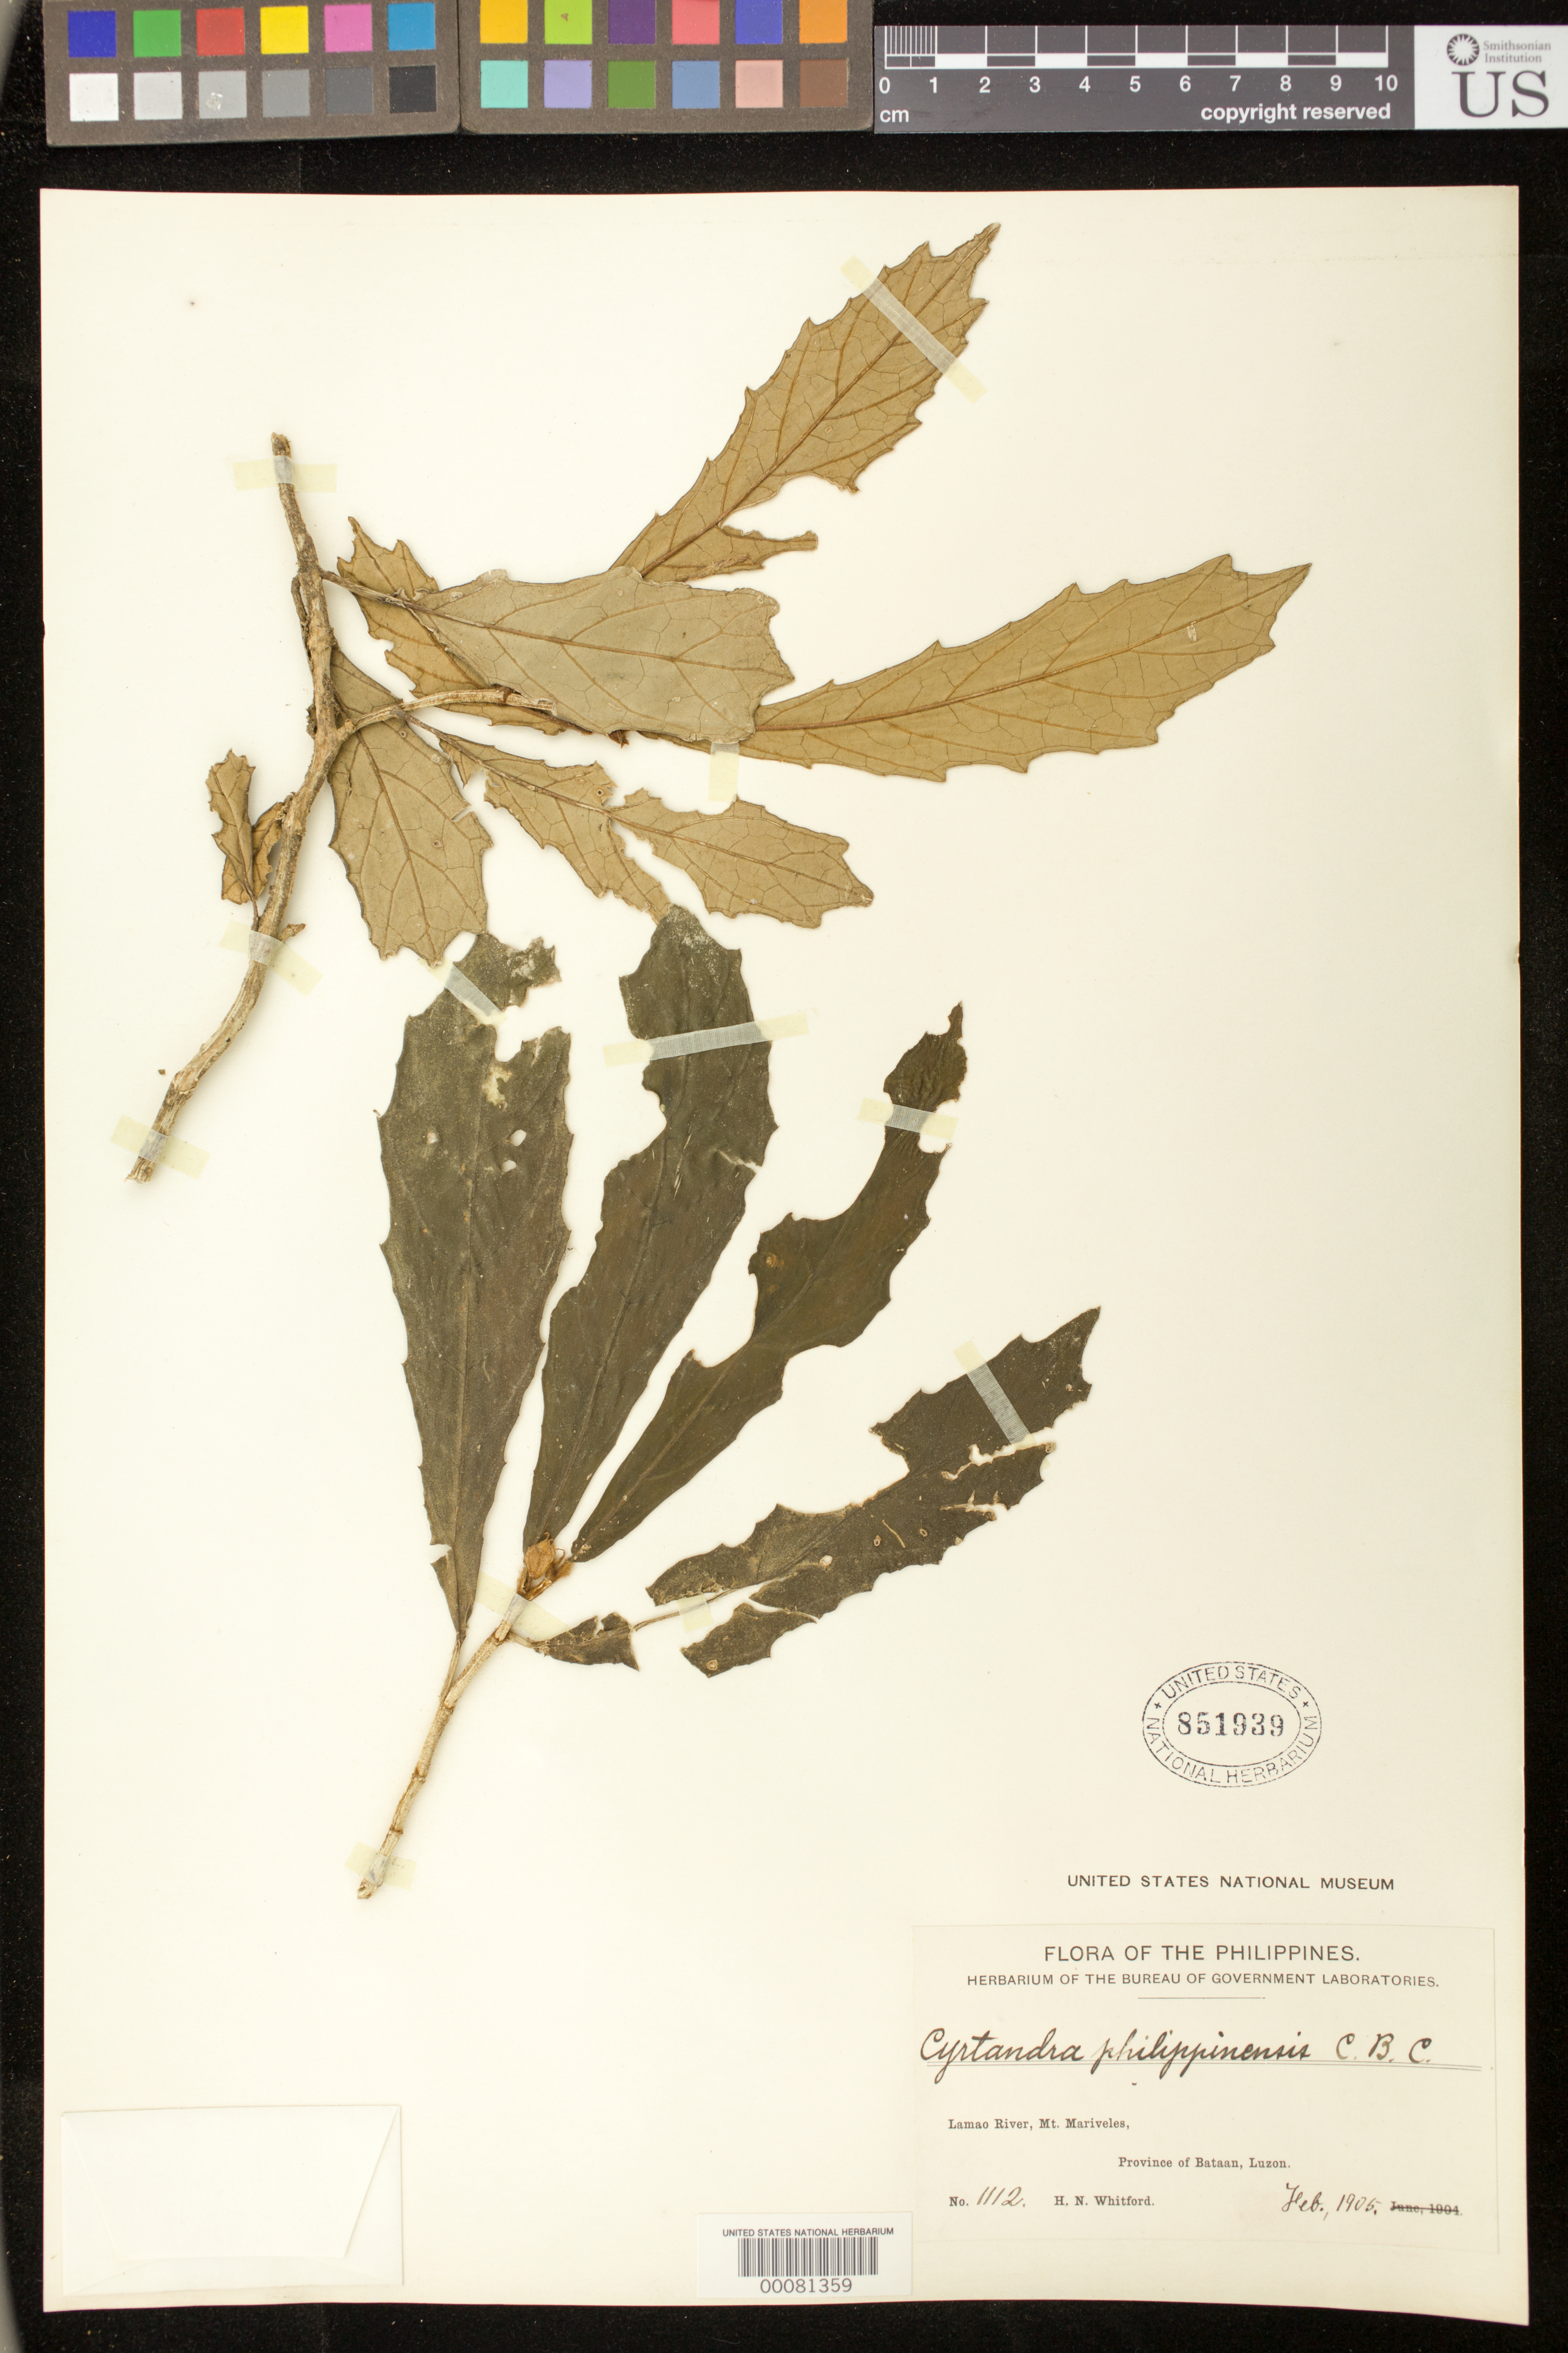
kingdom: Plantae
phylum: Tracheophyta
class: Magnoliopsida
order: Lamiales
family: Gesneriaceae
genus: Cyrtandra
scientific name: Cyrtandra incisa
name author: C.B. Clarke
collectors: H. N. Whitford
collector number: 1112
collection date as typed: Feb 1905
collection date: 1905-02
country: Philippines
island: Luzon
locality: Bataan, Lamao river, mt mariveles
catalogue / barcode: US 851939